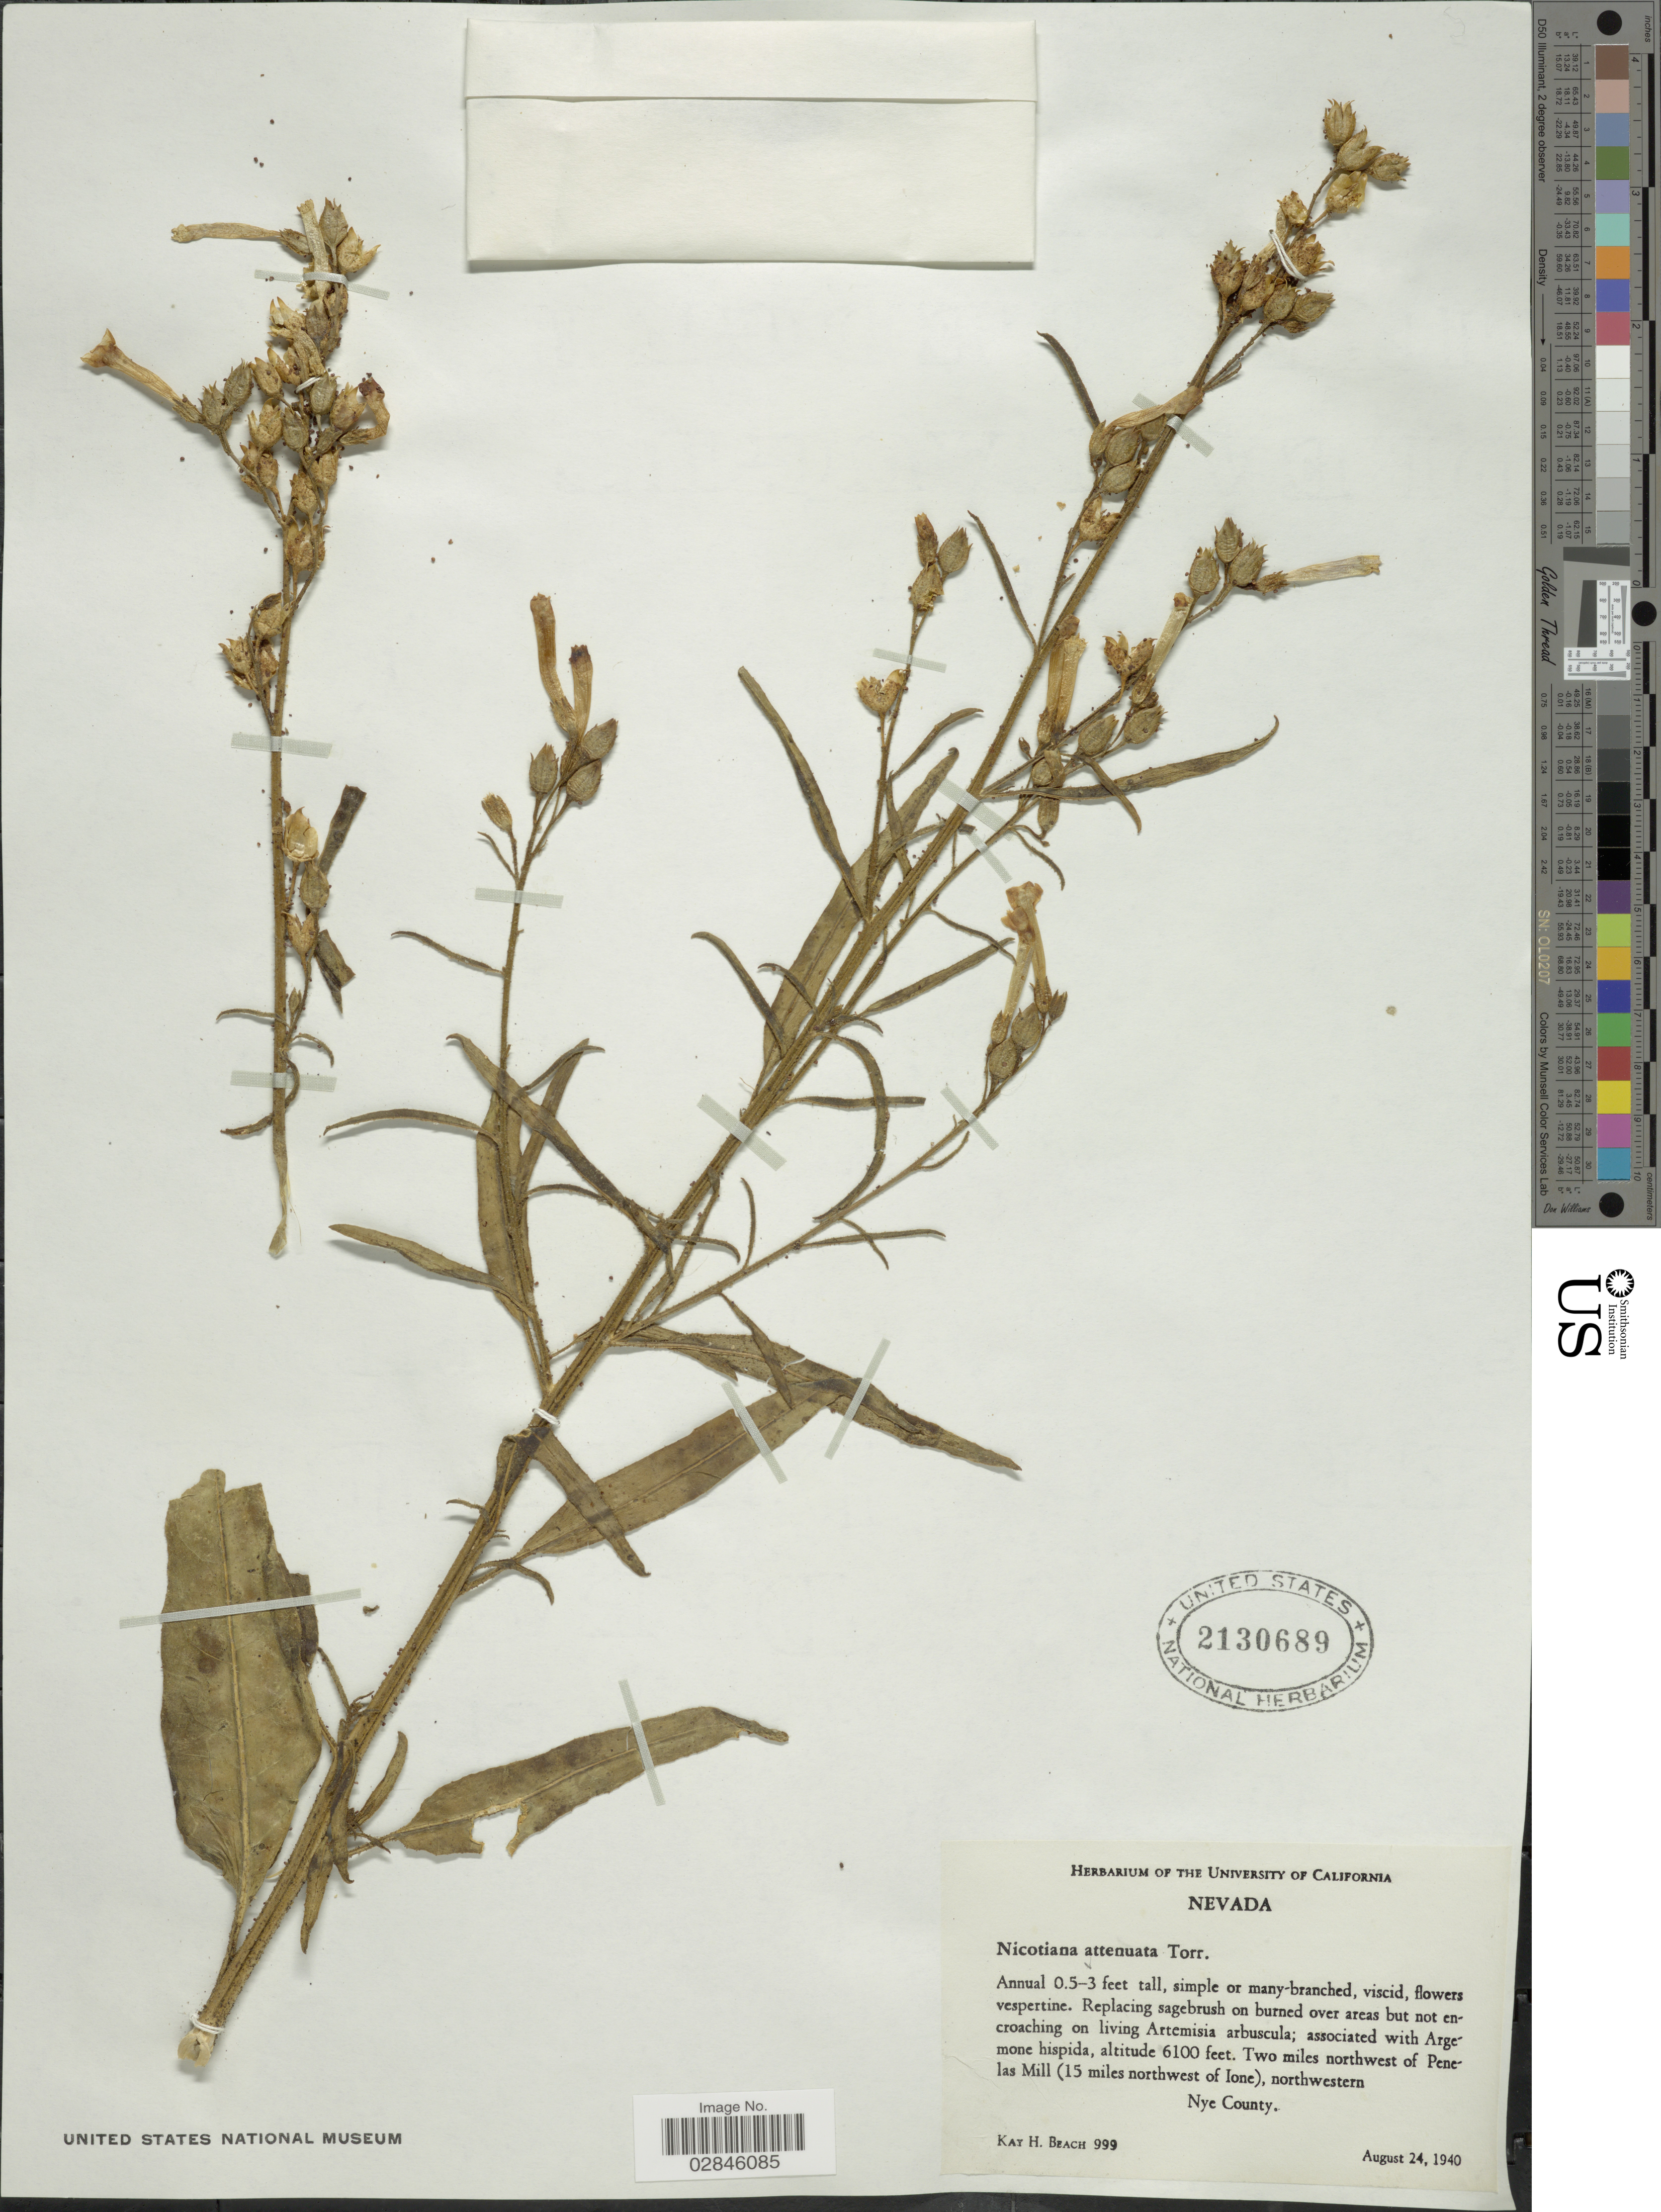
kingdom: Plantae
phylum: Tracheophyta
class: Magnoliopsida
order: Solanales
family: Solanaceae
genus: Nicotiana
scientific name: Nicotiana attenuata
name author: Torr. ex S. Watson in C. King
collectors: K. H. Beach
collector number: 999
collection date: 1940-08-24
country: United States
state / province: Nevada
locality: Two miles northwest of Penelas Mill (15 miles northwest of Ione), northwestern Nye County.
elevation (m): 1859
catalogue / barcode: US 2130689